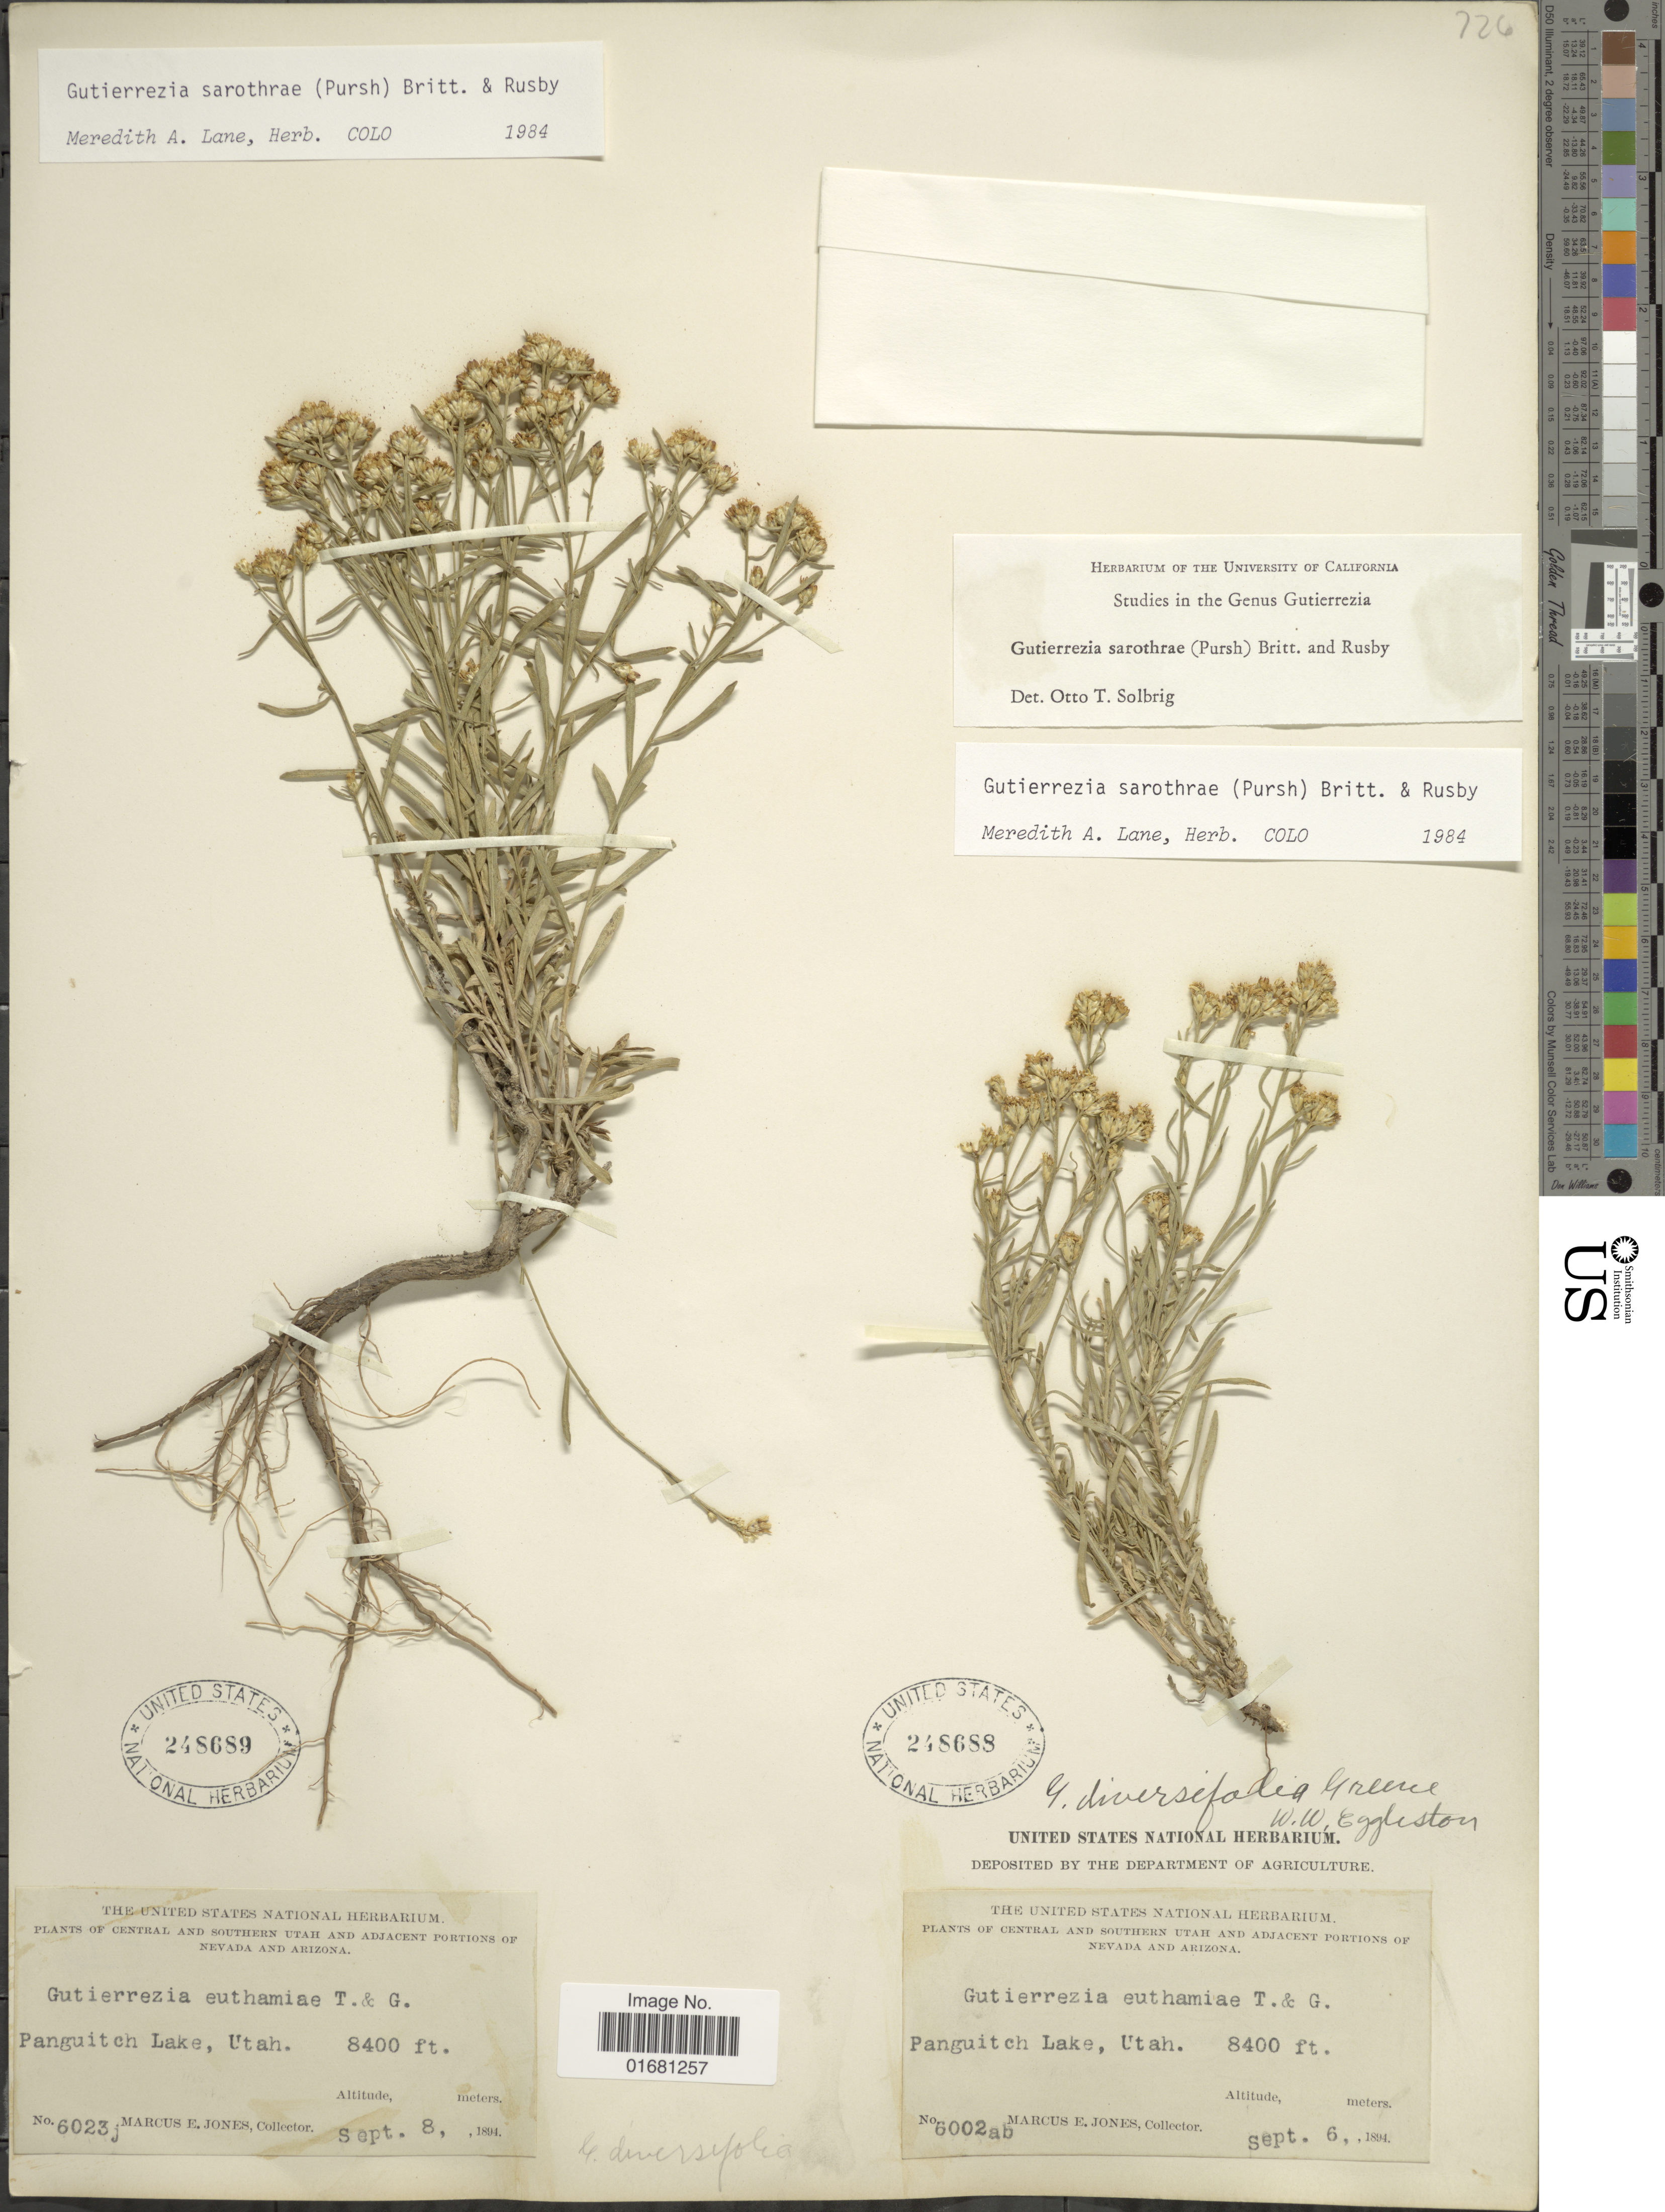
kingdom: Plantae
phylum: Tracheophyta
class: Magnoliopsida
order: Asterales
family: Asteraceae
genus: Gutierrezia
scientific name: Gutierrezia sarothrae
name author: (Pursh) Britton & Rusby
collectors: M. E. Jones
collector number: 6002ab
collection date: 1894-09-06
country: United States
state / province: Utah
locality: Panguitch Lake, Utah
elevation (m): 2560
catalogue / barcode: US 248688